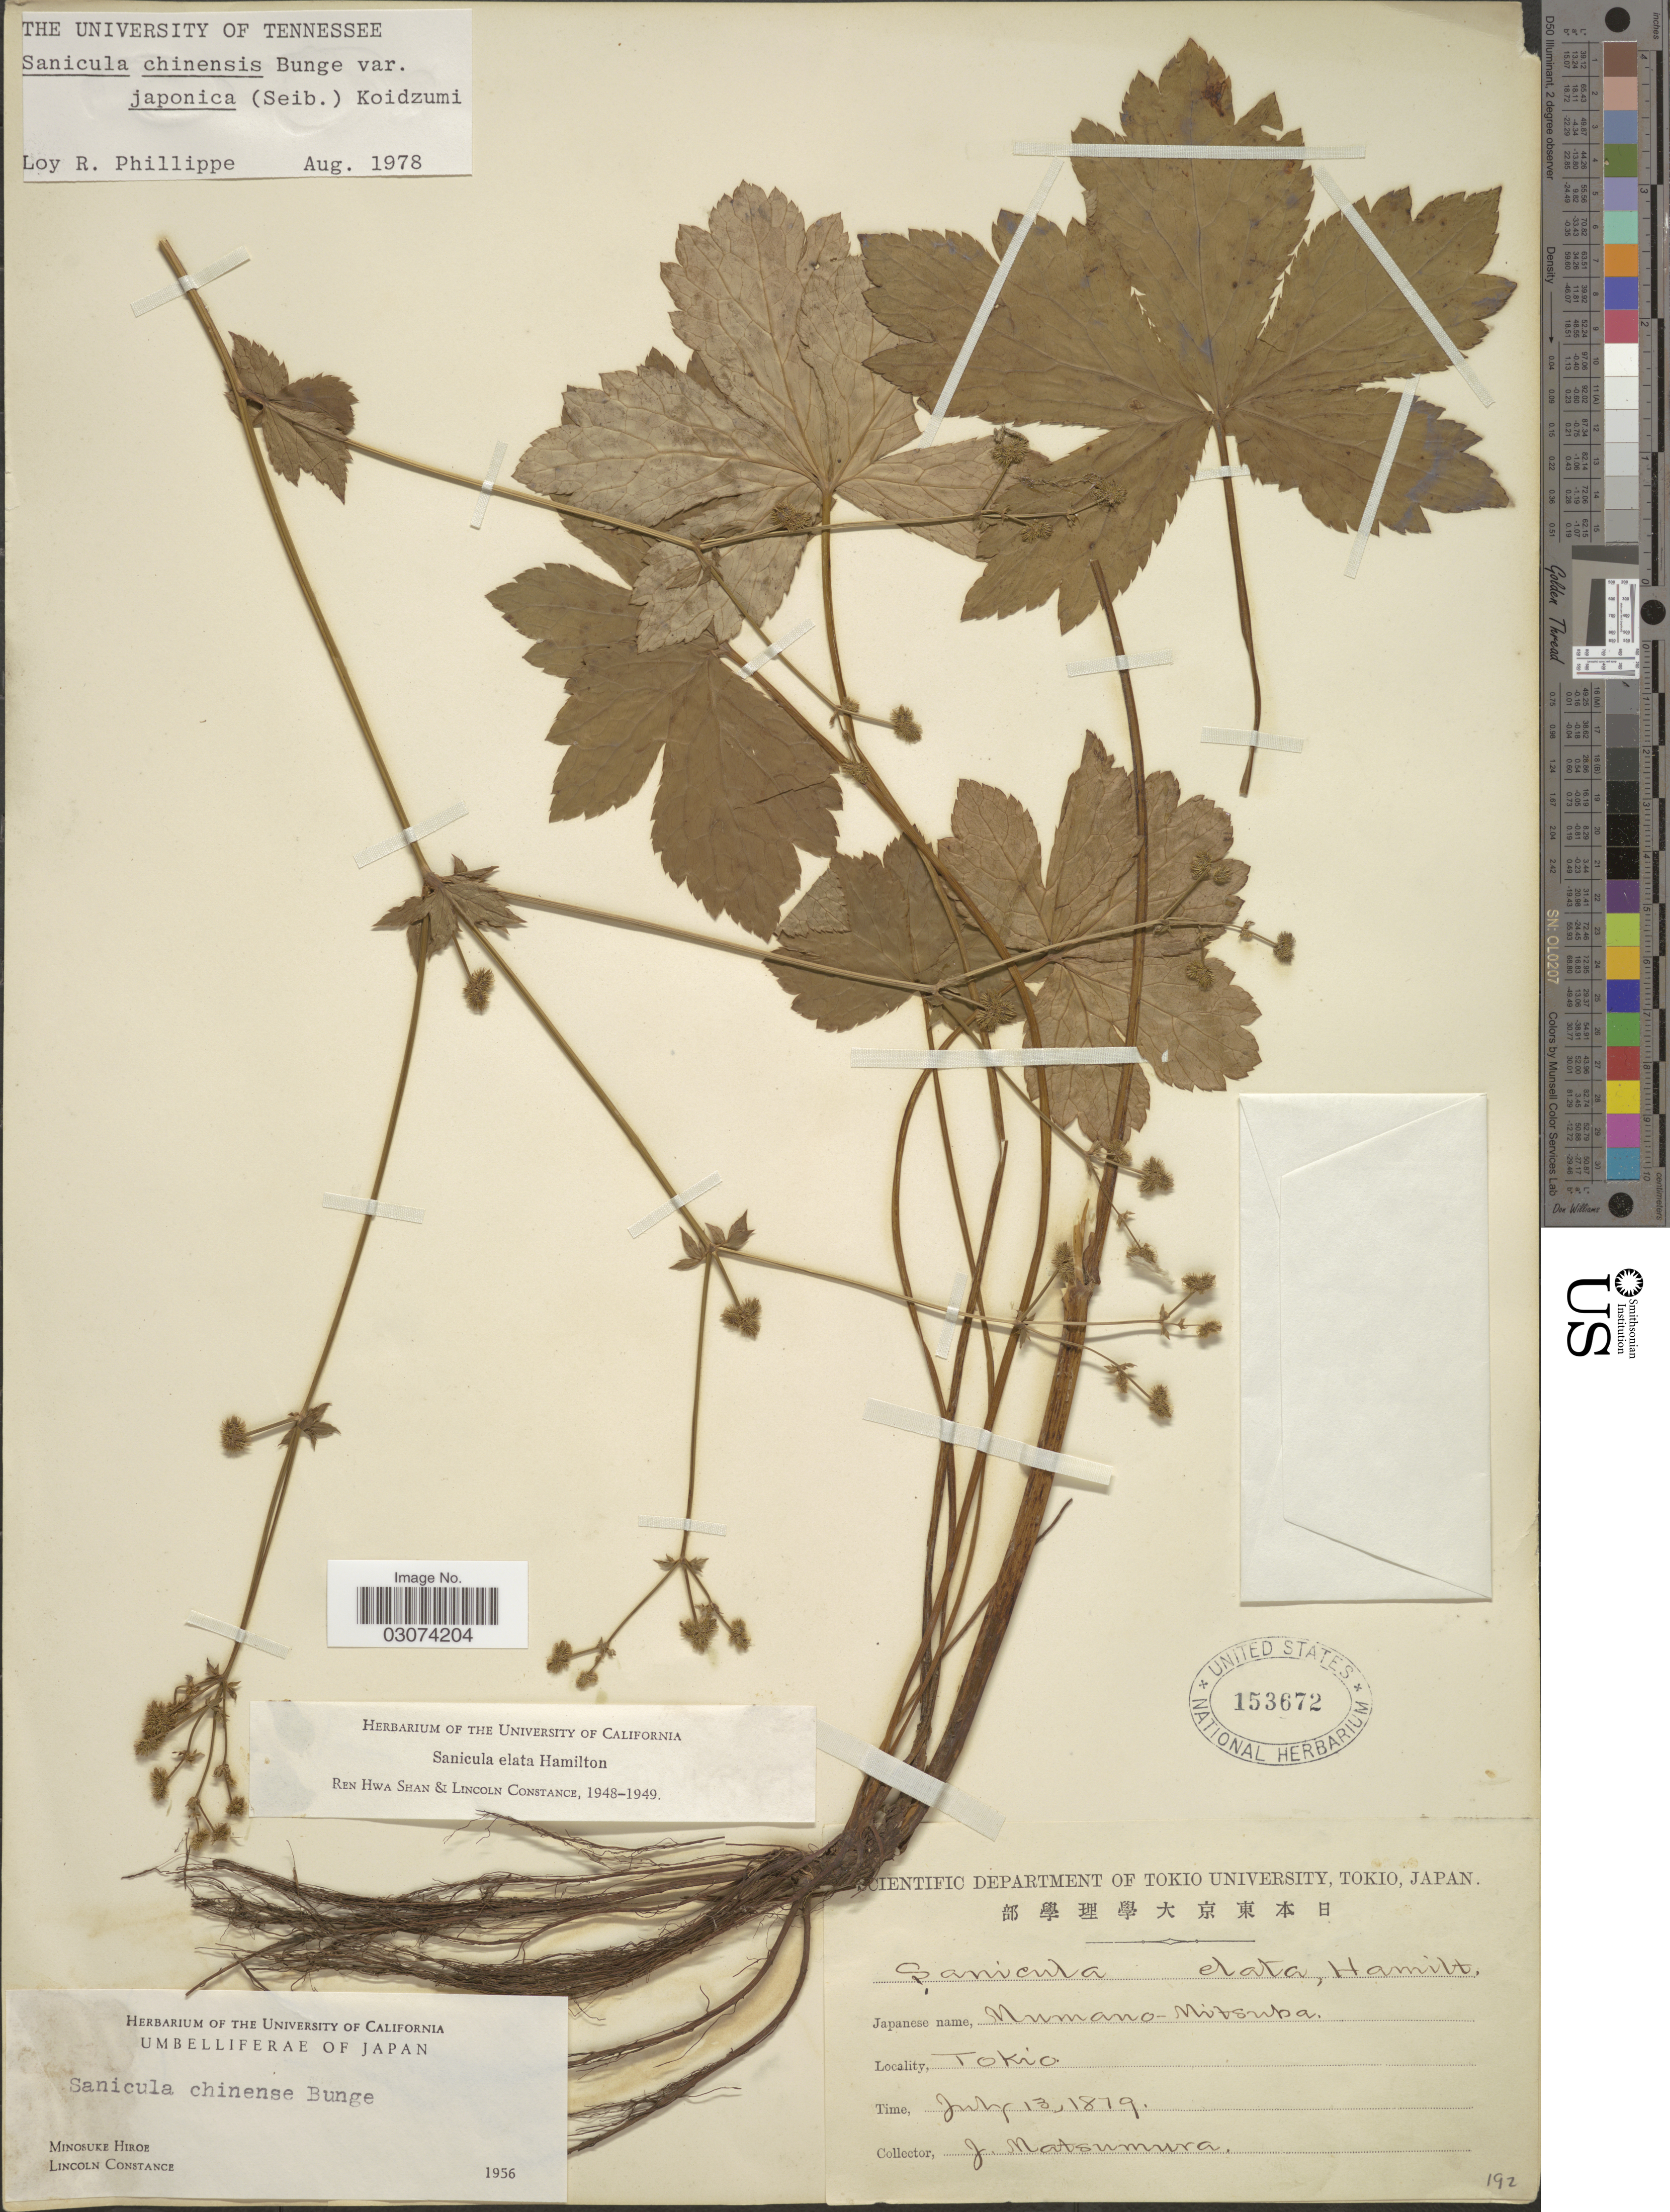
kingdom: Plantae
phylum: Tracheophyta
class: Magnoliopsida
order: Apiales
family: Apiaceae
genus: Sanicula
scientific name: Sanicula chinensis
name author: Bunge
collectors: J. Matsumura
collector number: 192?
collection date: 1879-07-13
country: Japan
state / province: Tokyo, Federal City of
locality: Tokio.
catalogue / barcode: US 153672